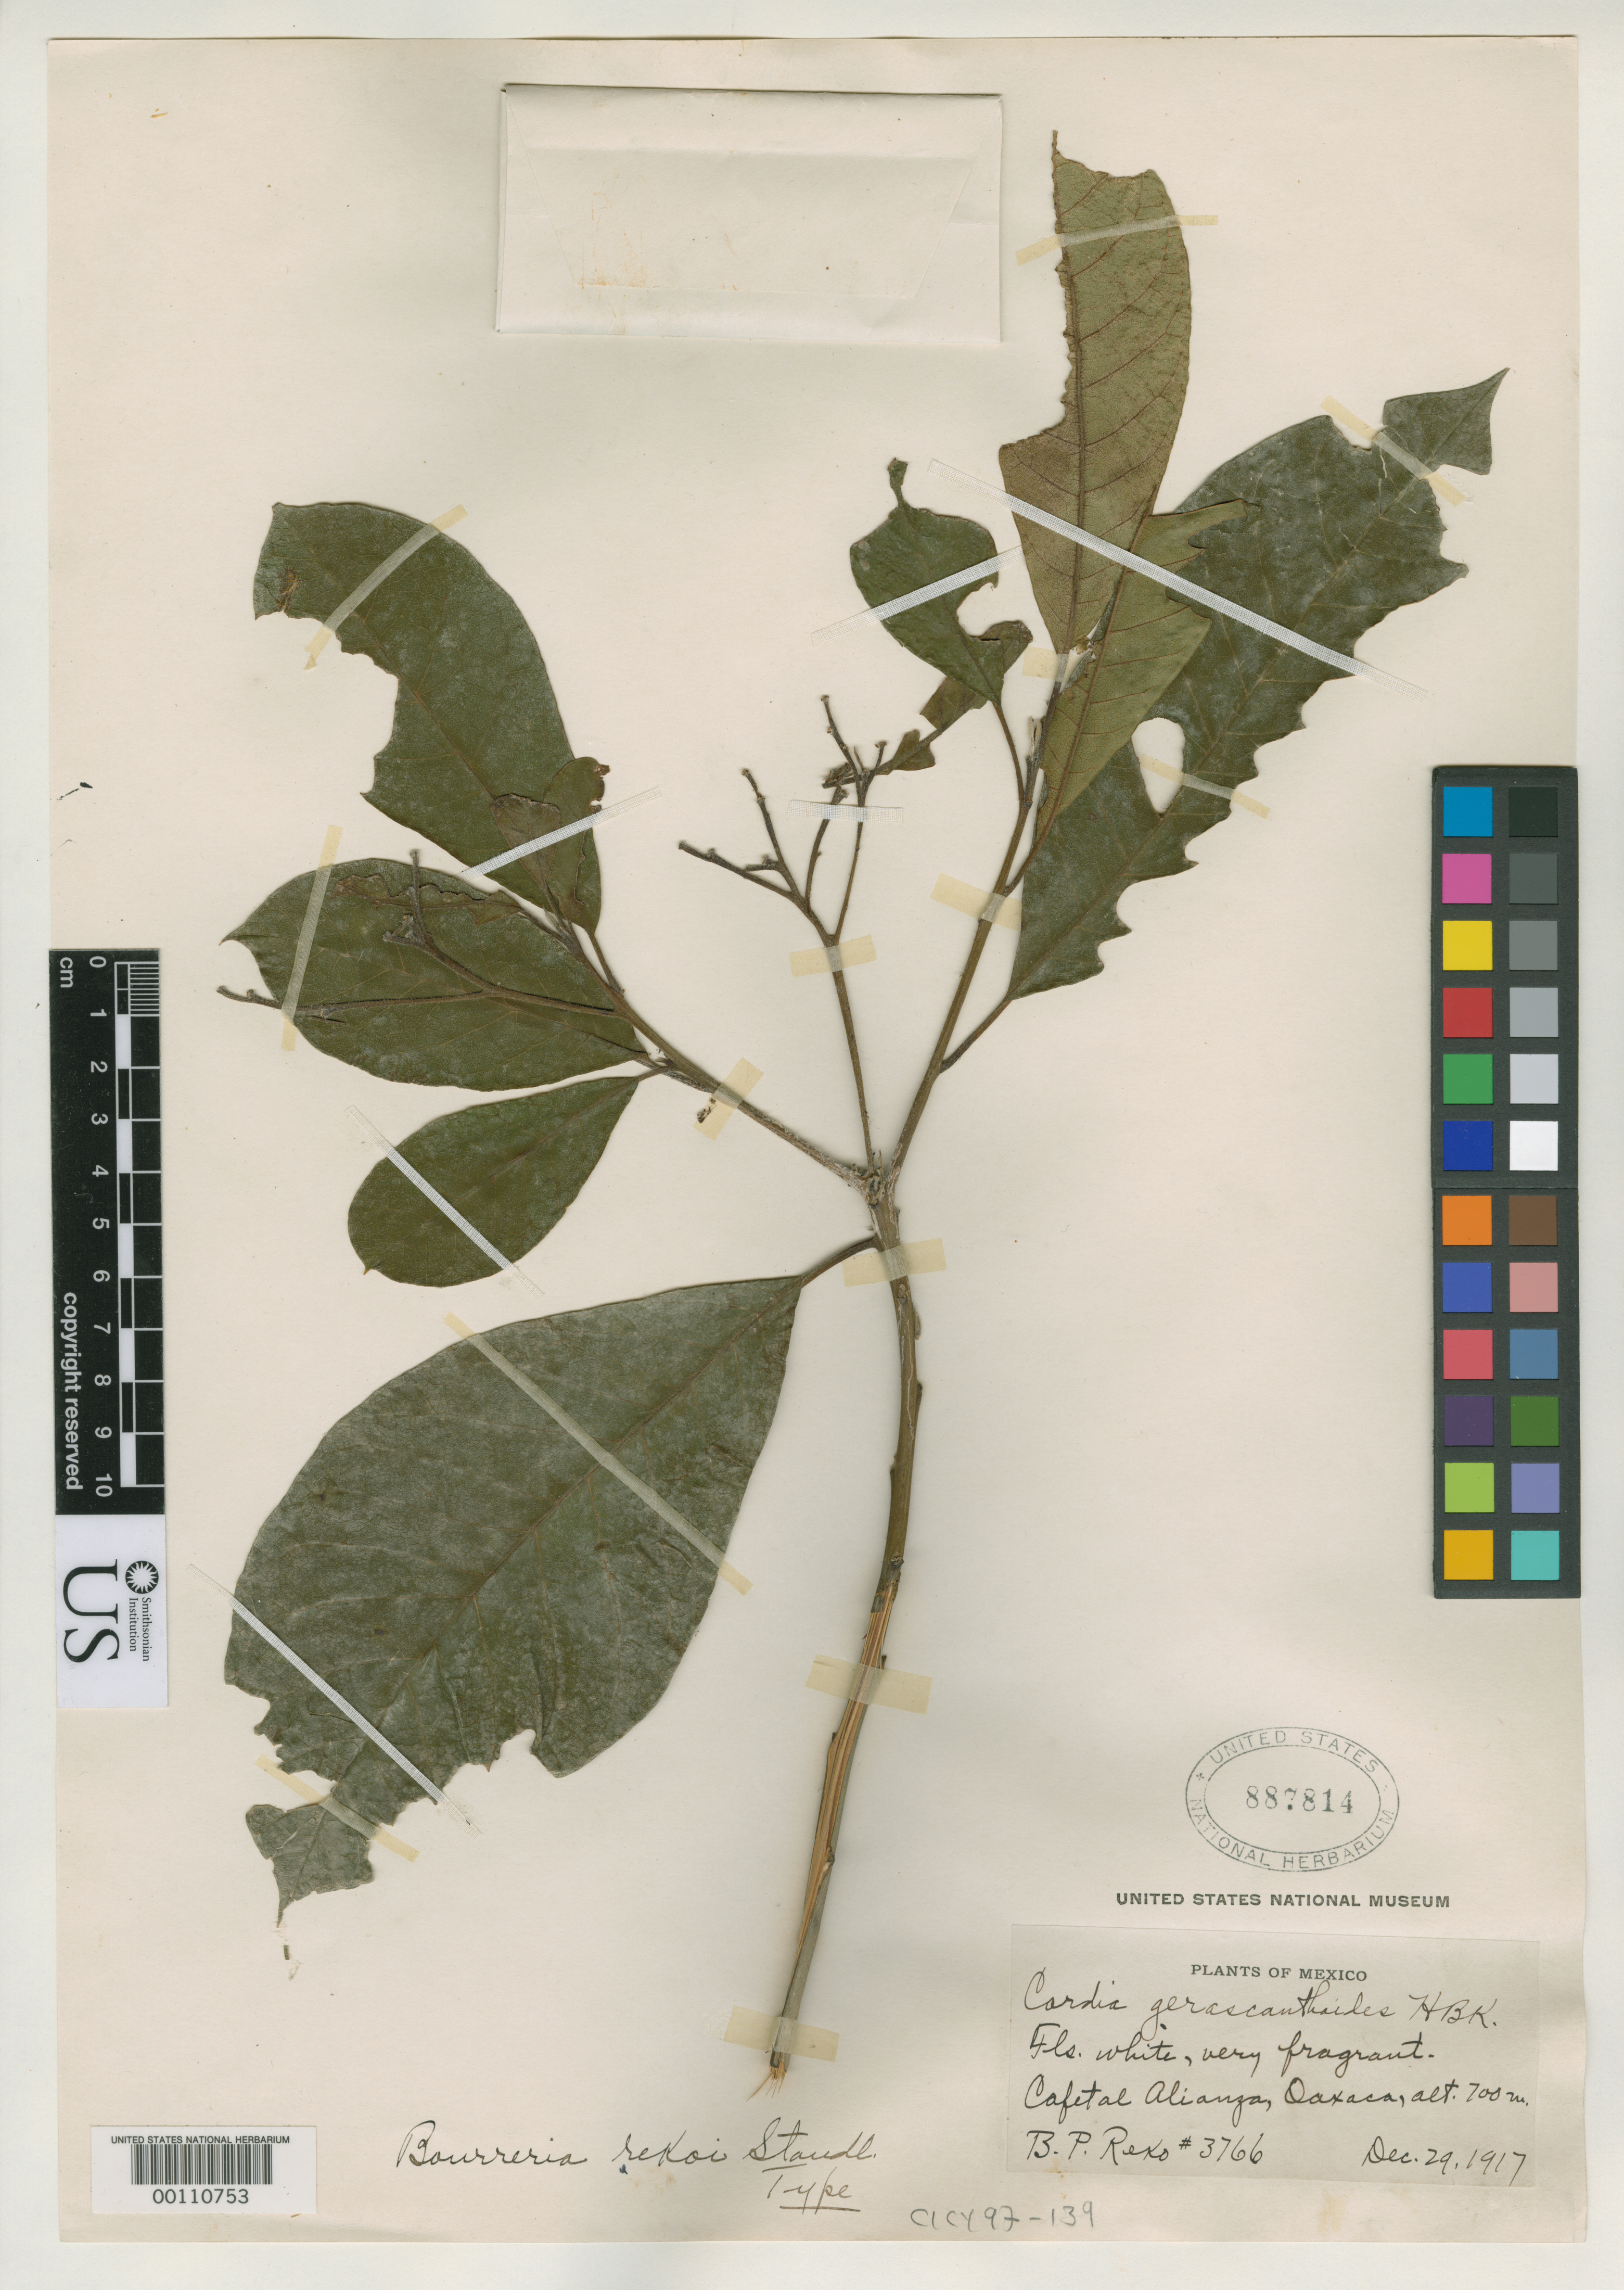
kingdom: Plantae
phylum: Tracheophyta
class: Magnoliopsida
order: Boraginales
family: Ehretiaceae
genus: Bourreria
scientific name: Bourreria rekoi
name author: Standl.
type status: Holotype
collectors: B. P. Reko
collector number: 3766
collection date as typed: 29 Dec 1917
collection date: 1917-12-29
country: Mexico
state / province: Oaxaca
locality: Cafetal Alianza.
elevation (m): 700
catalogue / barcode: US 887814